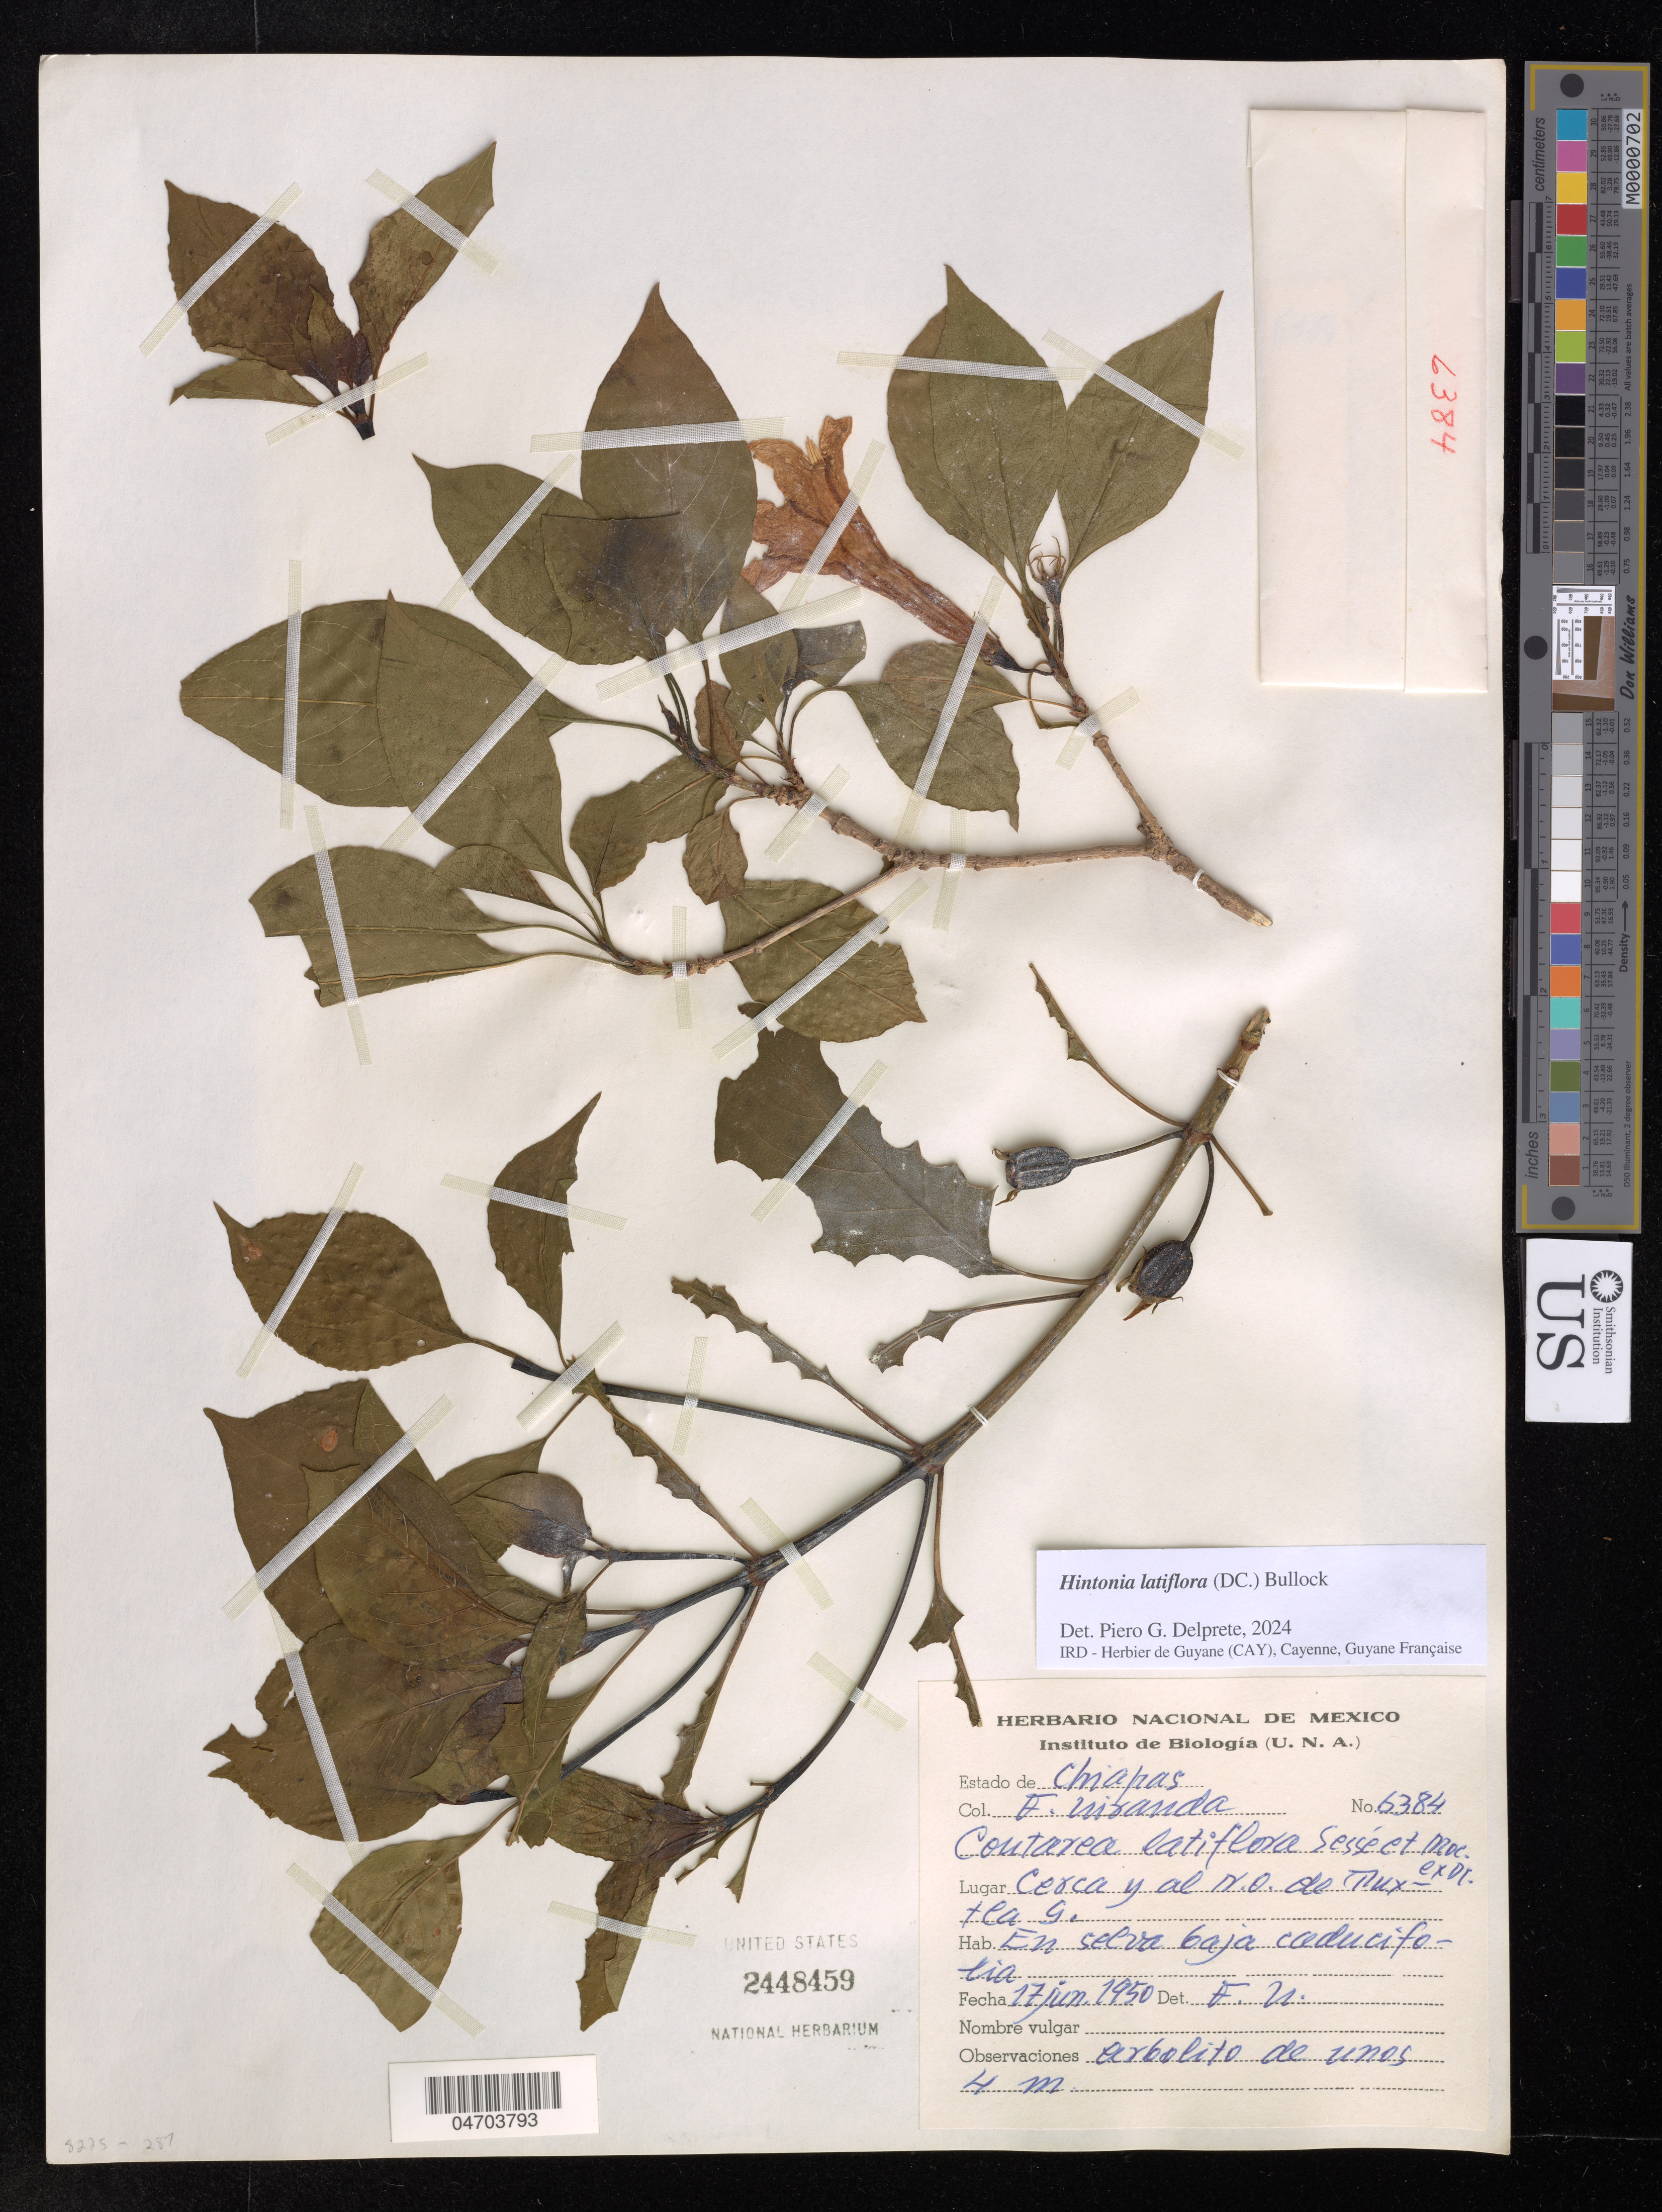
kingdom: Plantae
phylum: Tracheophyta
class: Magnoliopsida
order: Gentianales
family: Rubiaceae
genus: Hintonia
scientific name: Hintonia latiflora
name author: (Sessé & Moc. ex DC.) Bullock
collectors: F. Miranda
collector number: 6384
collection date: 1950-06-17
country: Mexico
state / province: Chiapas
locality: Cerca y al N.O de Thuxtla* G.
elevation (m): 4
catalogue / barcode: US 2448459